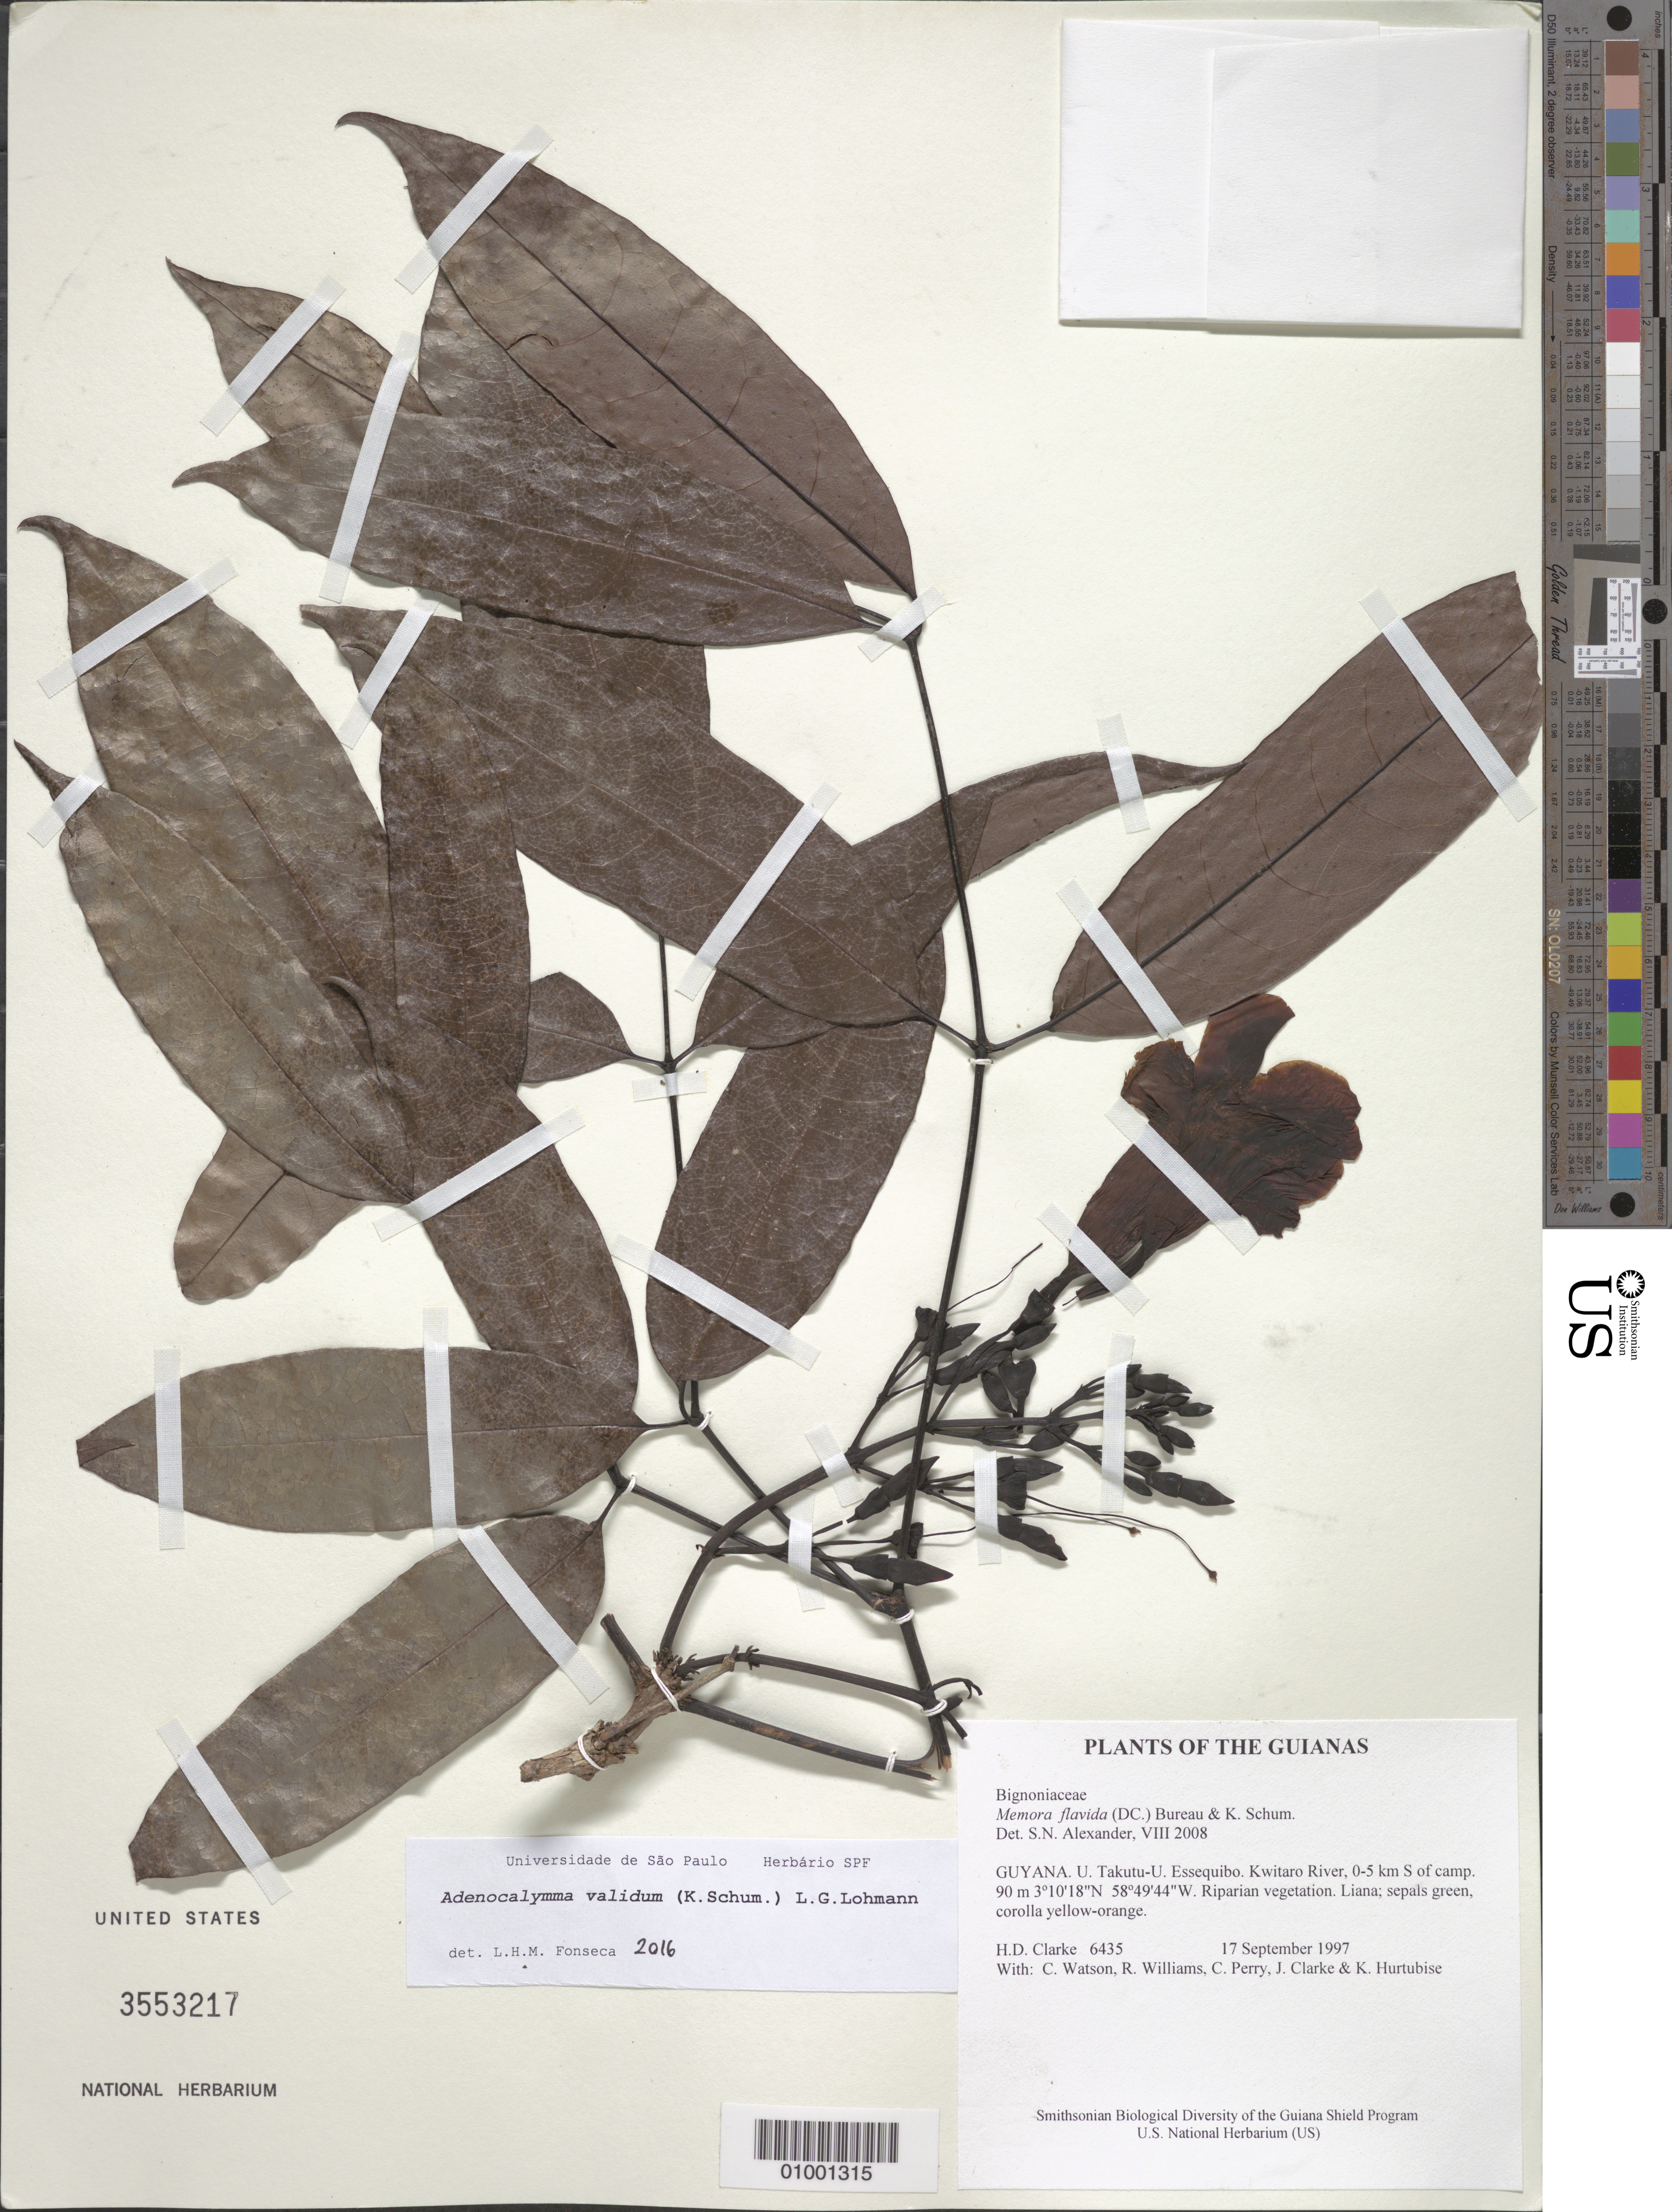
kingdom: Plantae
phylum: Tracheophyta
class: Magnoliopsida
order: Lamiales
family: Bignoniaceae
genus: Adenocalymma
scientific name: Adenocalymma validum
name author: (K. Schum.) L.G. Lohmann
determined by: Fonseca, L. H. M.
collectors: H. D. Clarke, C. Watson, R. Williams, C. Perry, J. Clarke & K. Hurtubise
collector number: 6435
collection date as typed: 17 September 1997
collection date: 1997-09-17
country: Guyana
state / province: U. Takutu-U. Essequibo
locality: Kwitaro River, 0-5 km S of camp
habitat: Riparian vegetation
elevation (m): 90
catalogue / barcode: US 3553217